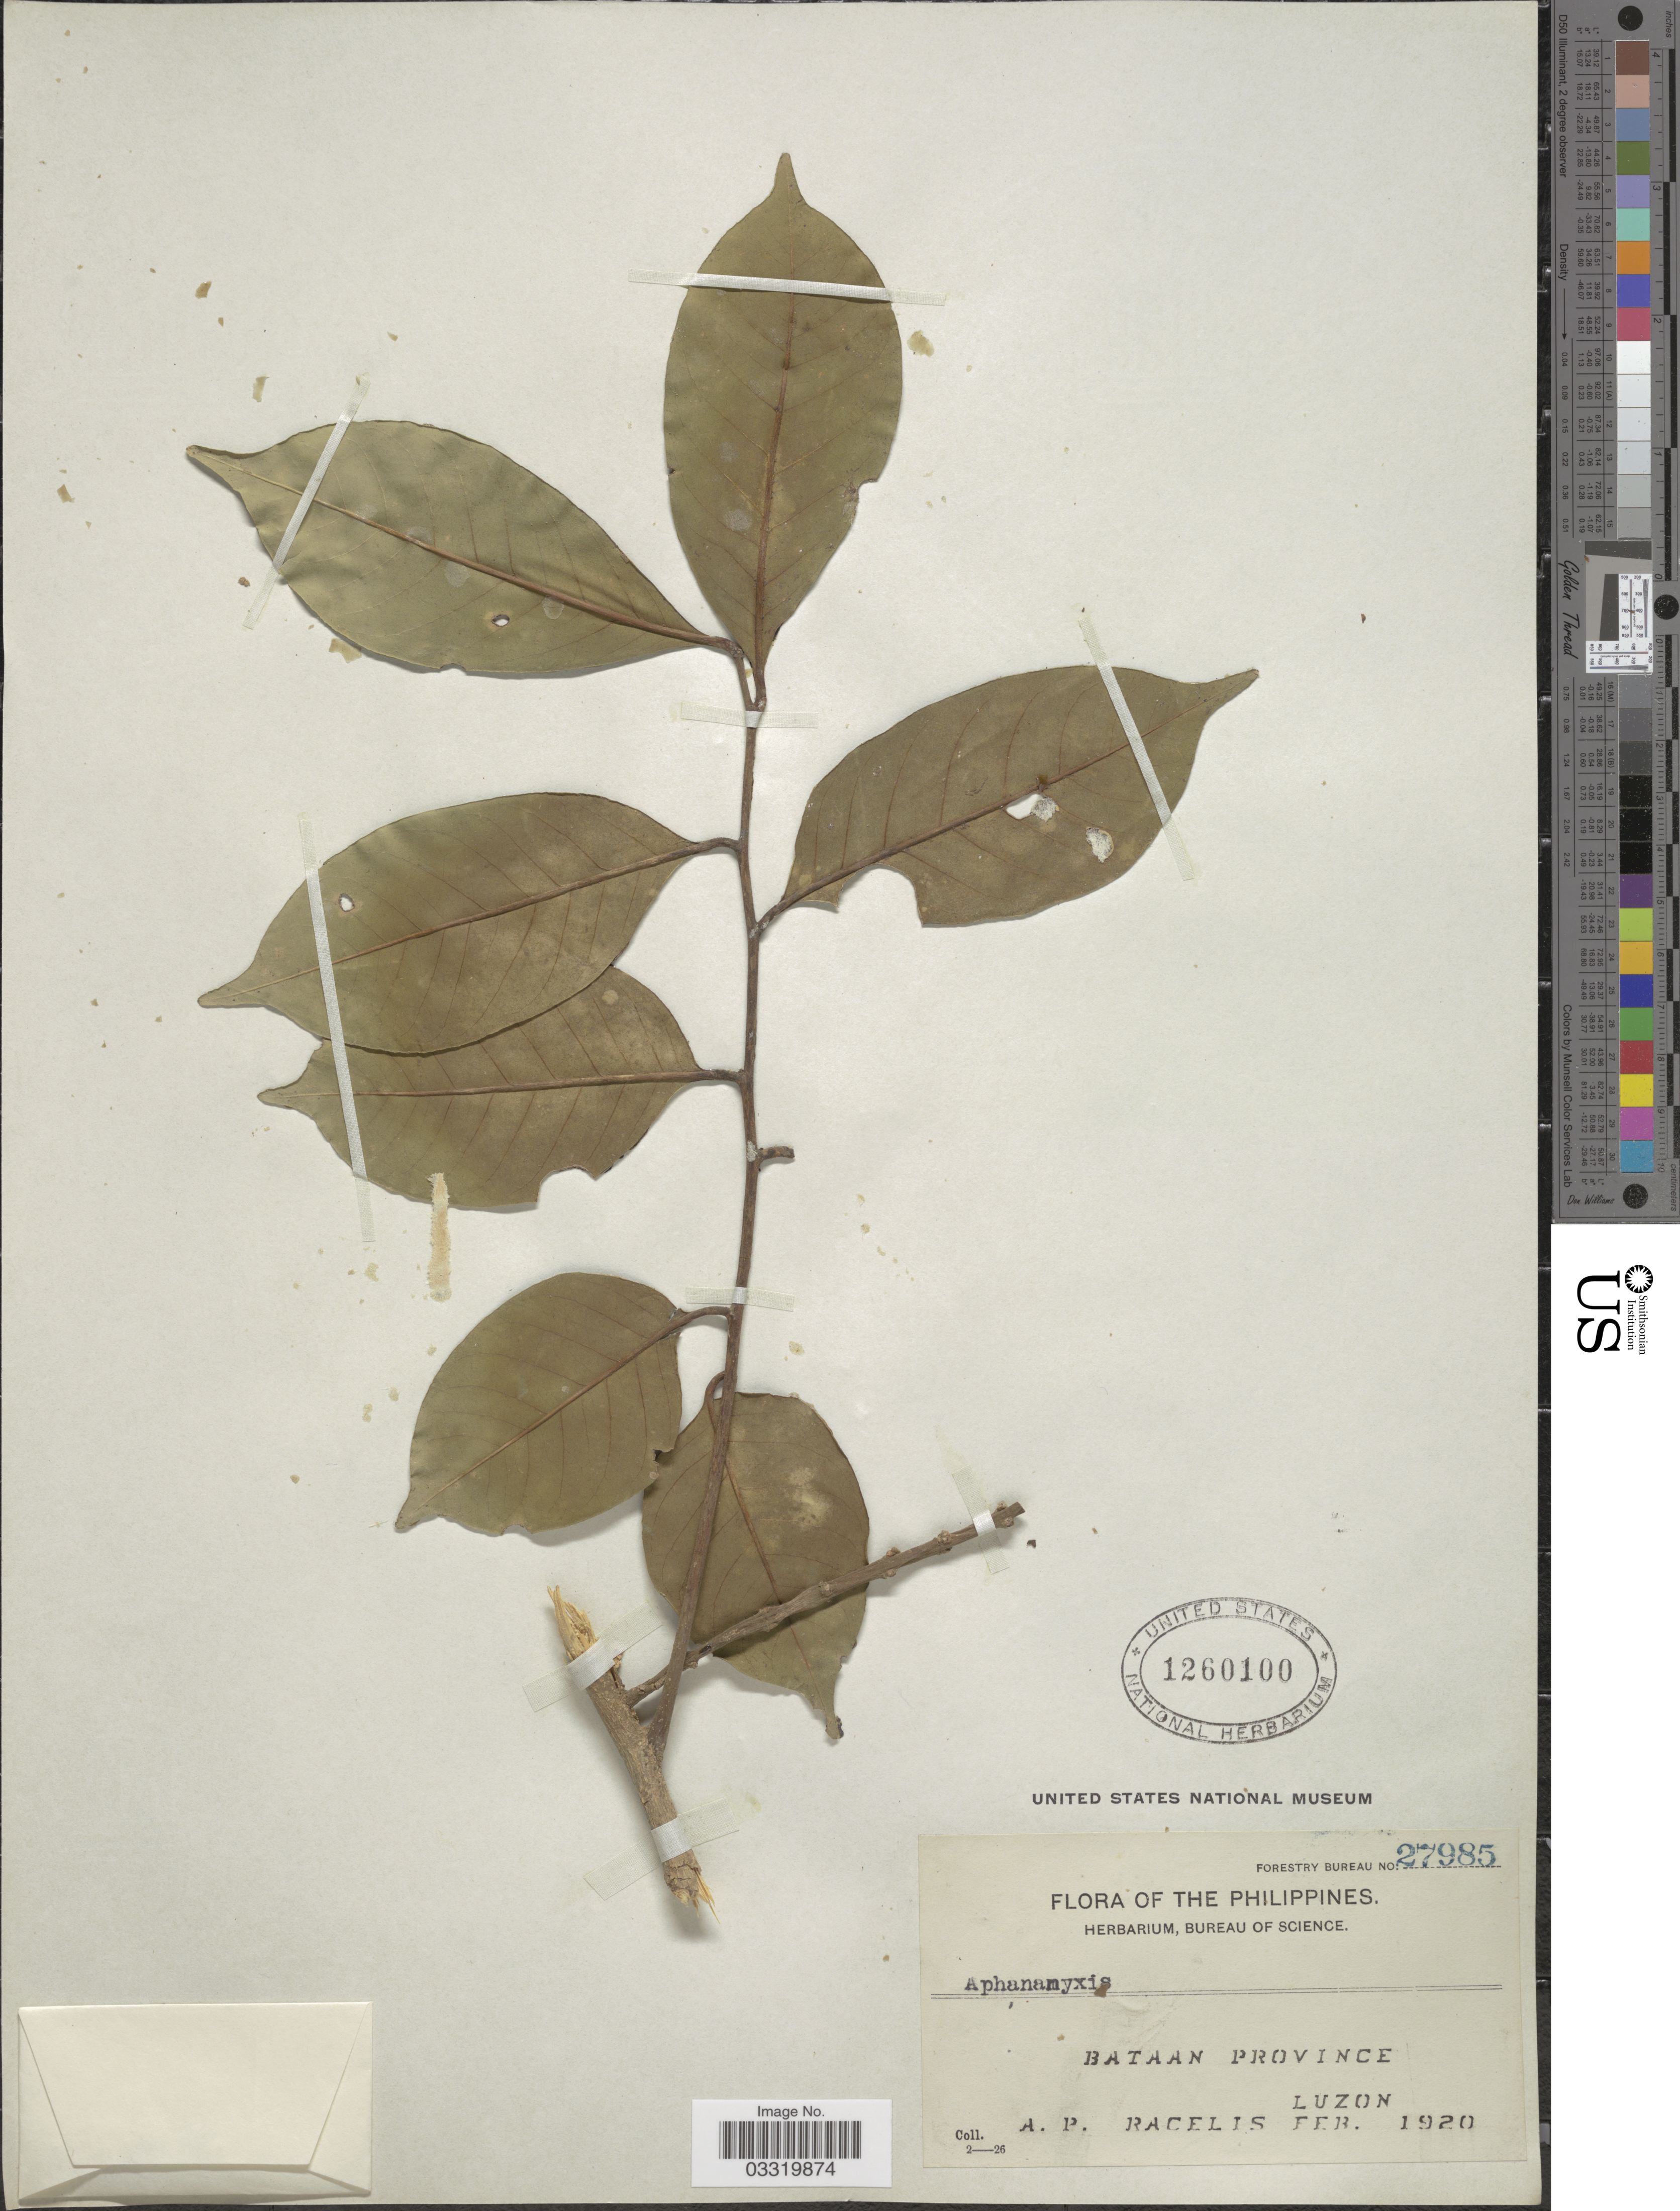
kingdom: Plantae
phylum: Tracheophyta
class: Magnoliopsida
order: Sapindales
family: Meliaceae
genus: Aphanamixis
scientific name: Aphanamixis polystachya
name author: (Wall.) R. Parker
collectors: A. Racelis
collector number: Forestry Bureau 27985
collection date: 1920-02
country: Philippines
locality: Bataan Province, Luzon.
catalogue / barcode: US 1260100